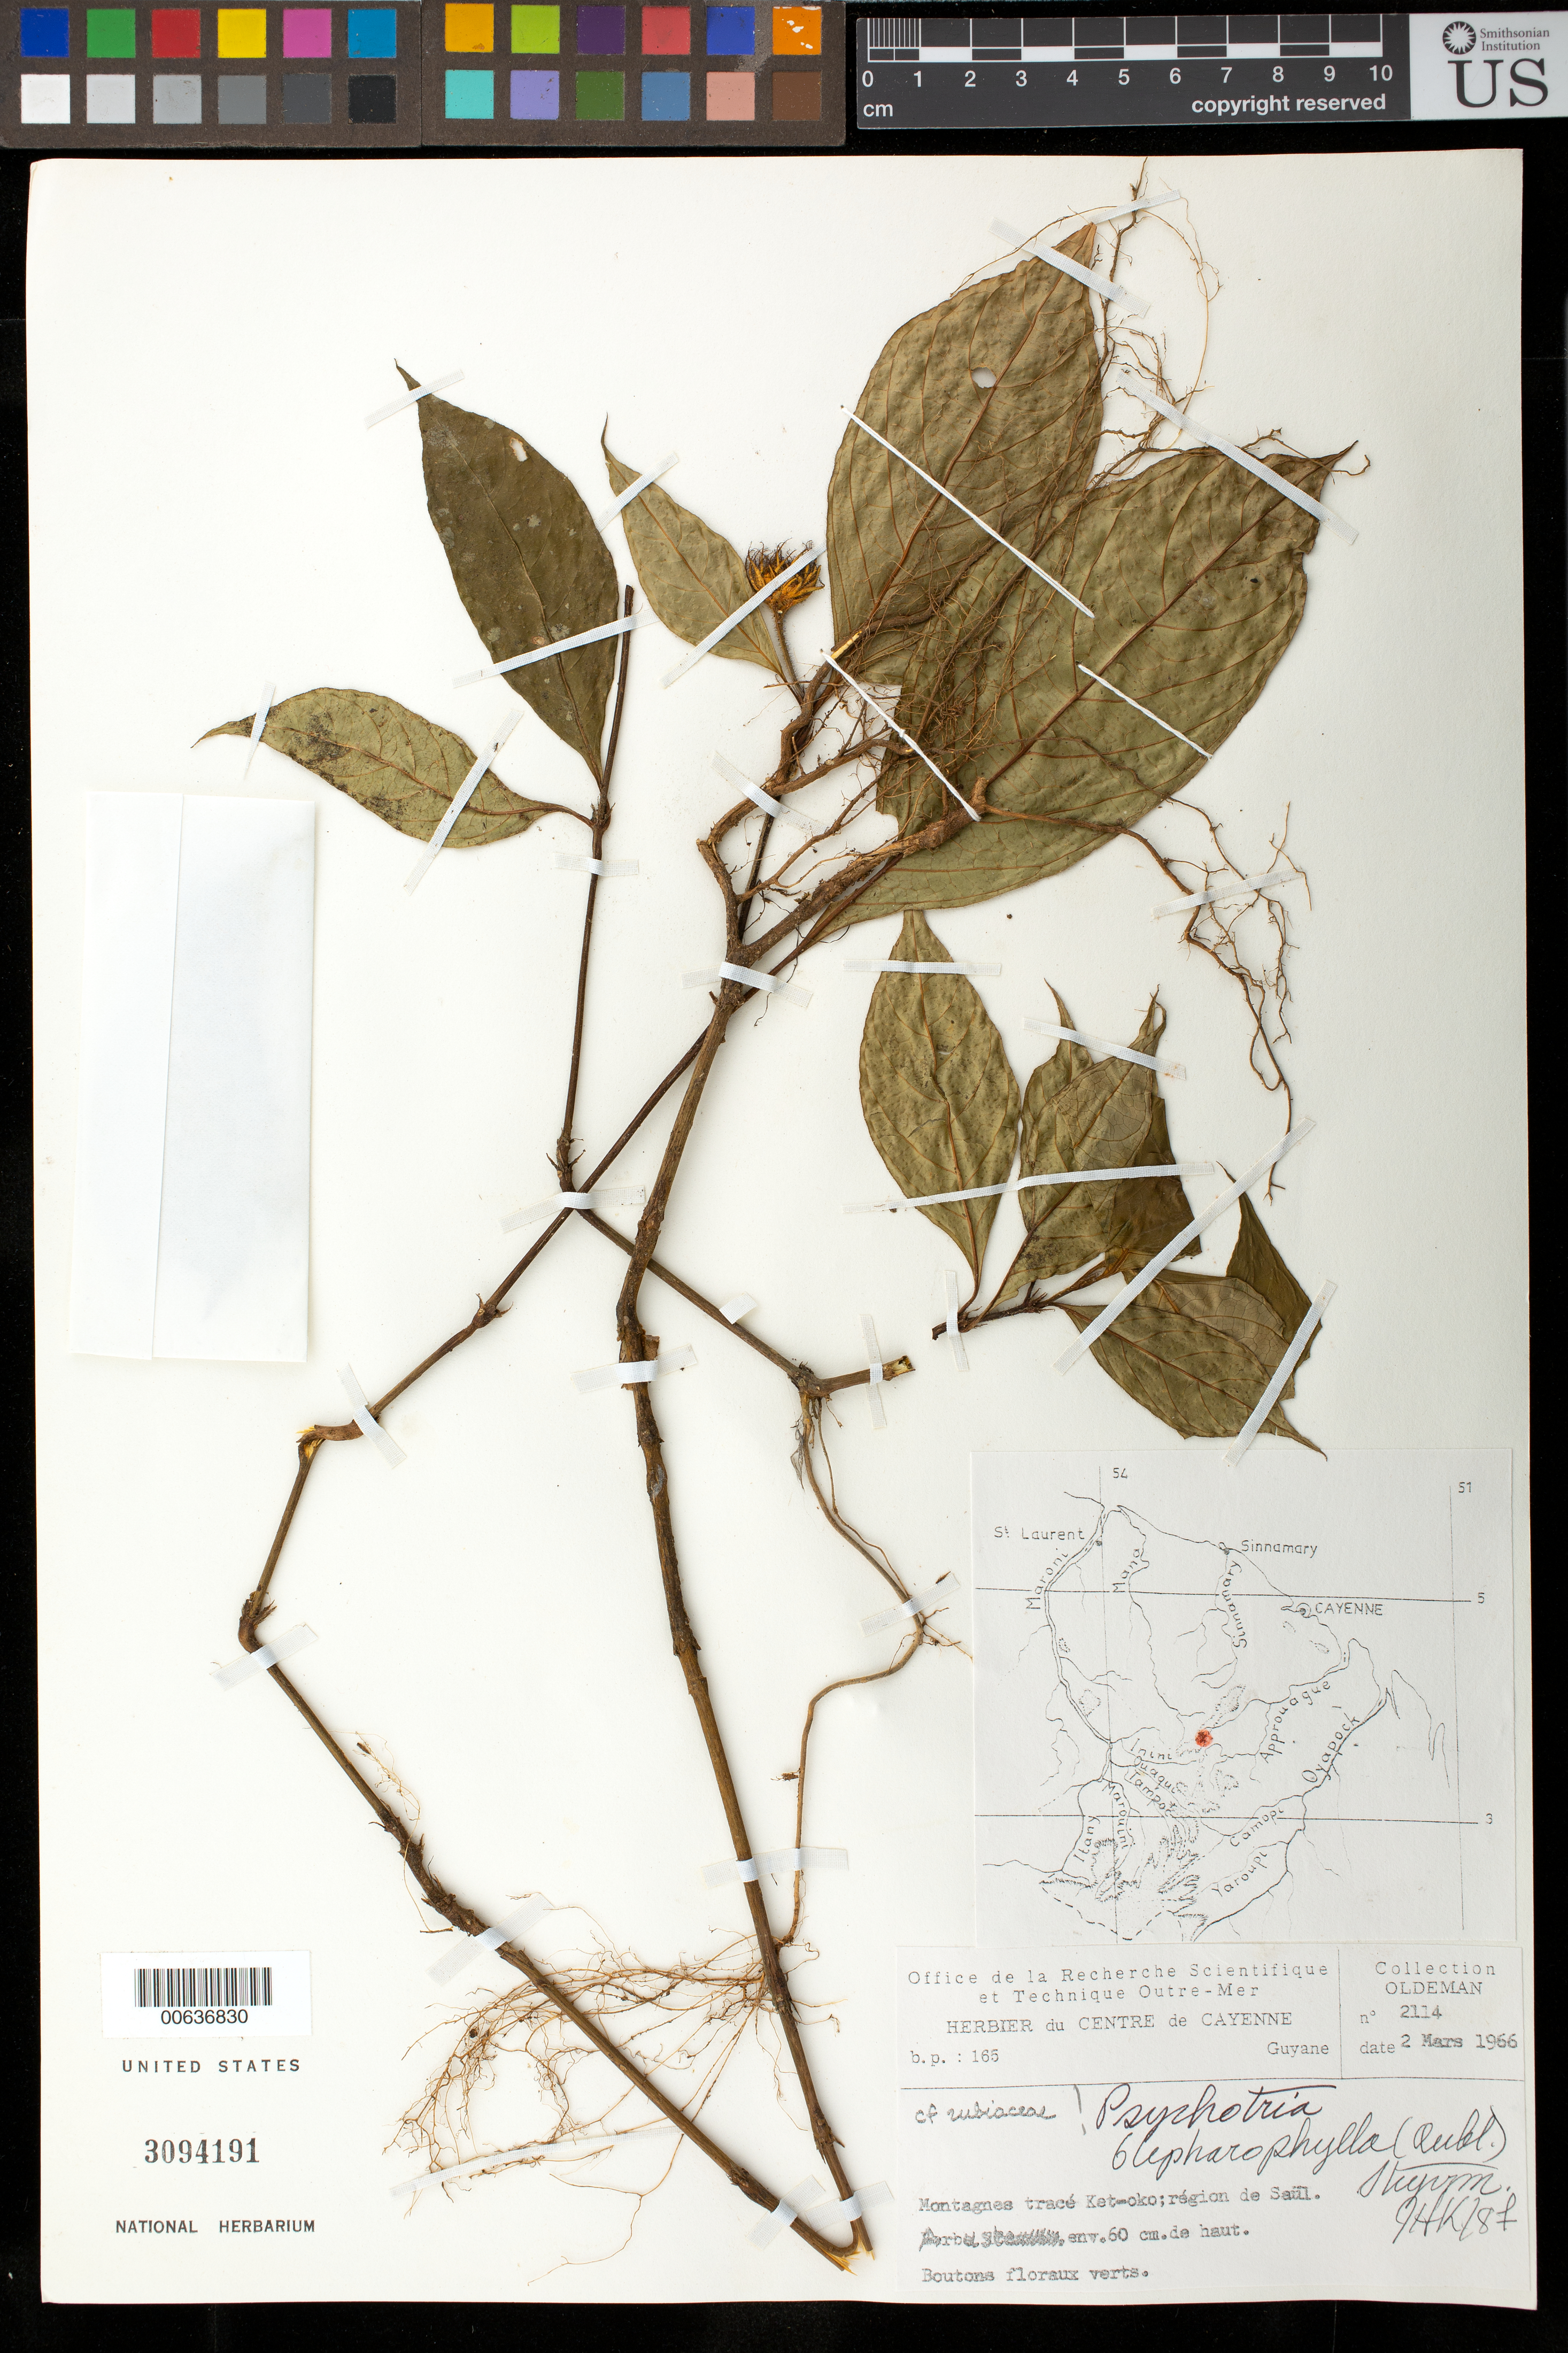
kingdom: Plantae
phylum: Tracheophyta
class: Magnoliopsida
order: Gentianales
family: Rubiaceae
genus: Palicourea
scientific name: Palicourea glabra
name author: (Aubl.) Delprete & J.H. Kirkbr.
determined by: Kirkbride, J. H., Jr.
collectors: R. Oldeman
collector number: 2114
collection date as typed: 2-Mar-66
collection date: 1966-03-02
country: French Guiana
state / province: Saint-Laurent-du-Maroni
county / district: Saül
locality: Crique Ket-oko, NE de Saül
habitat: Montagne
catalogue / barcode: US 3094191